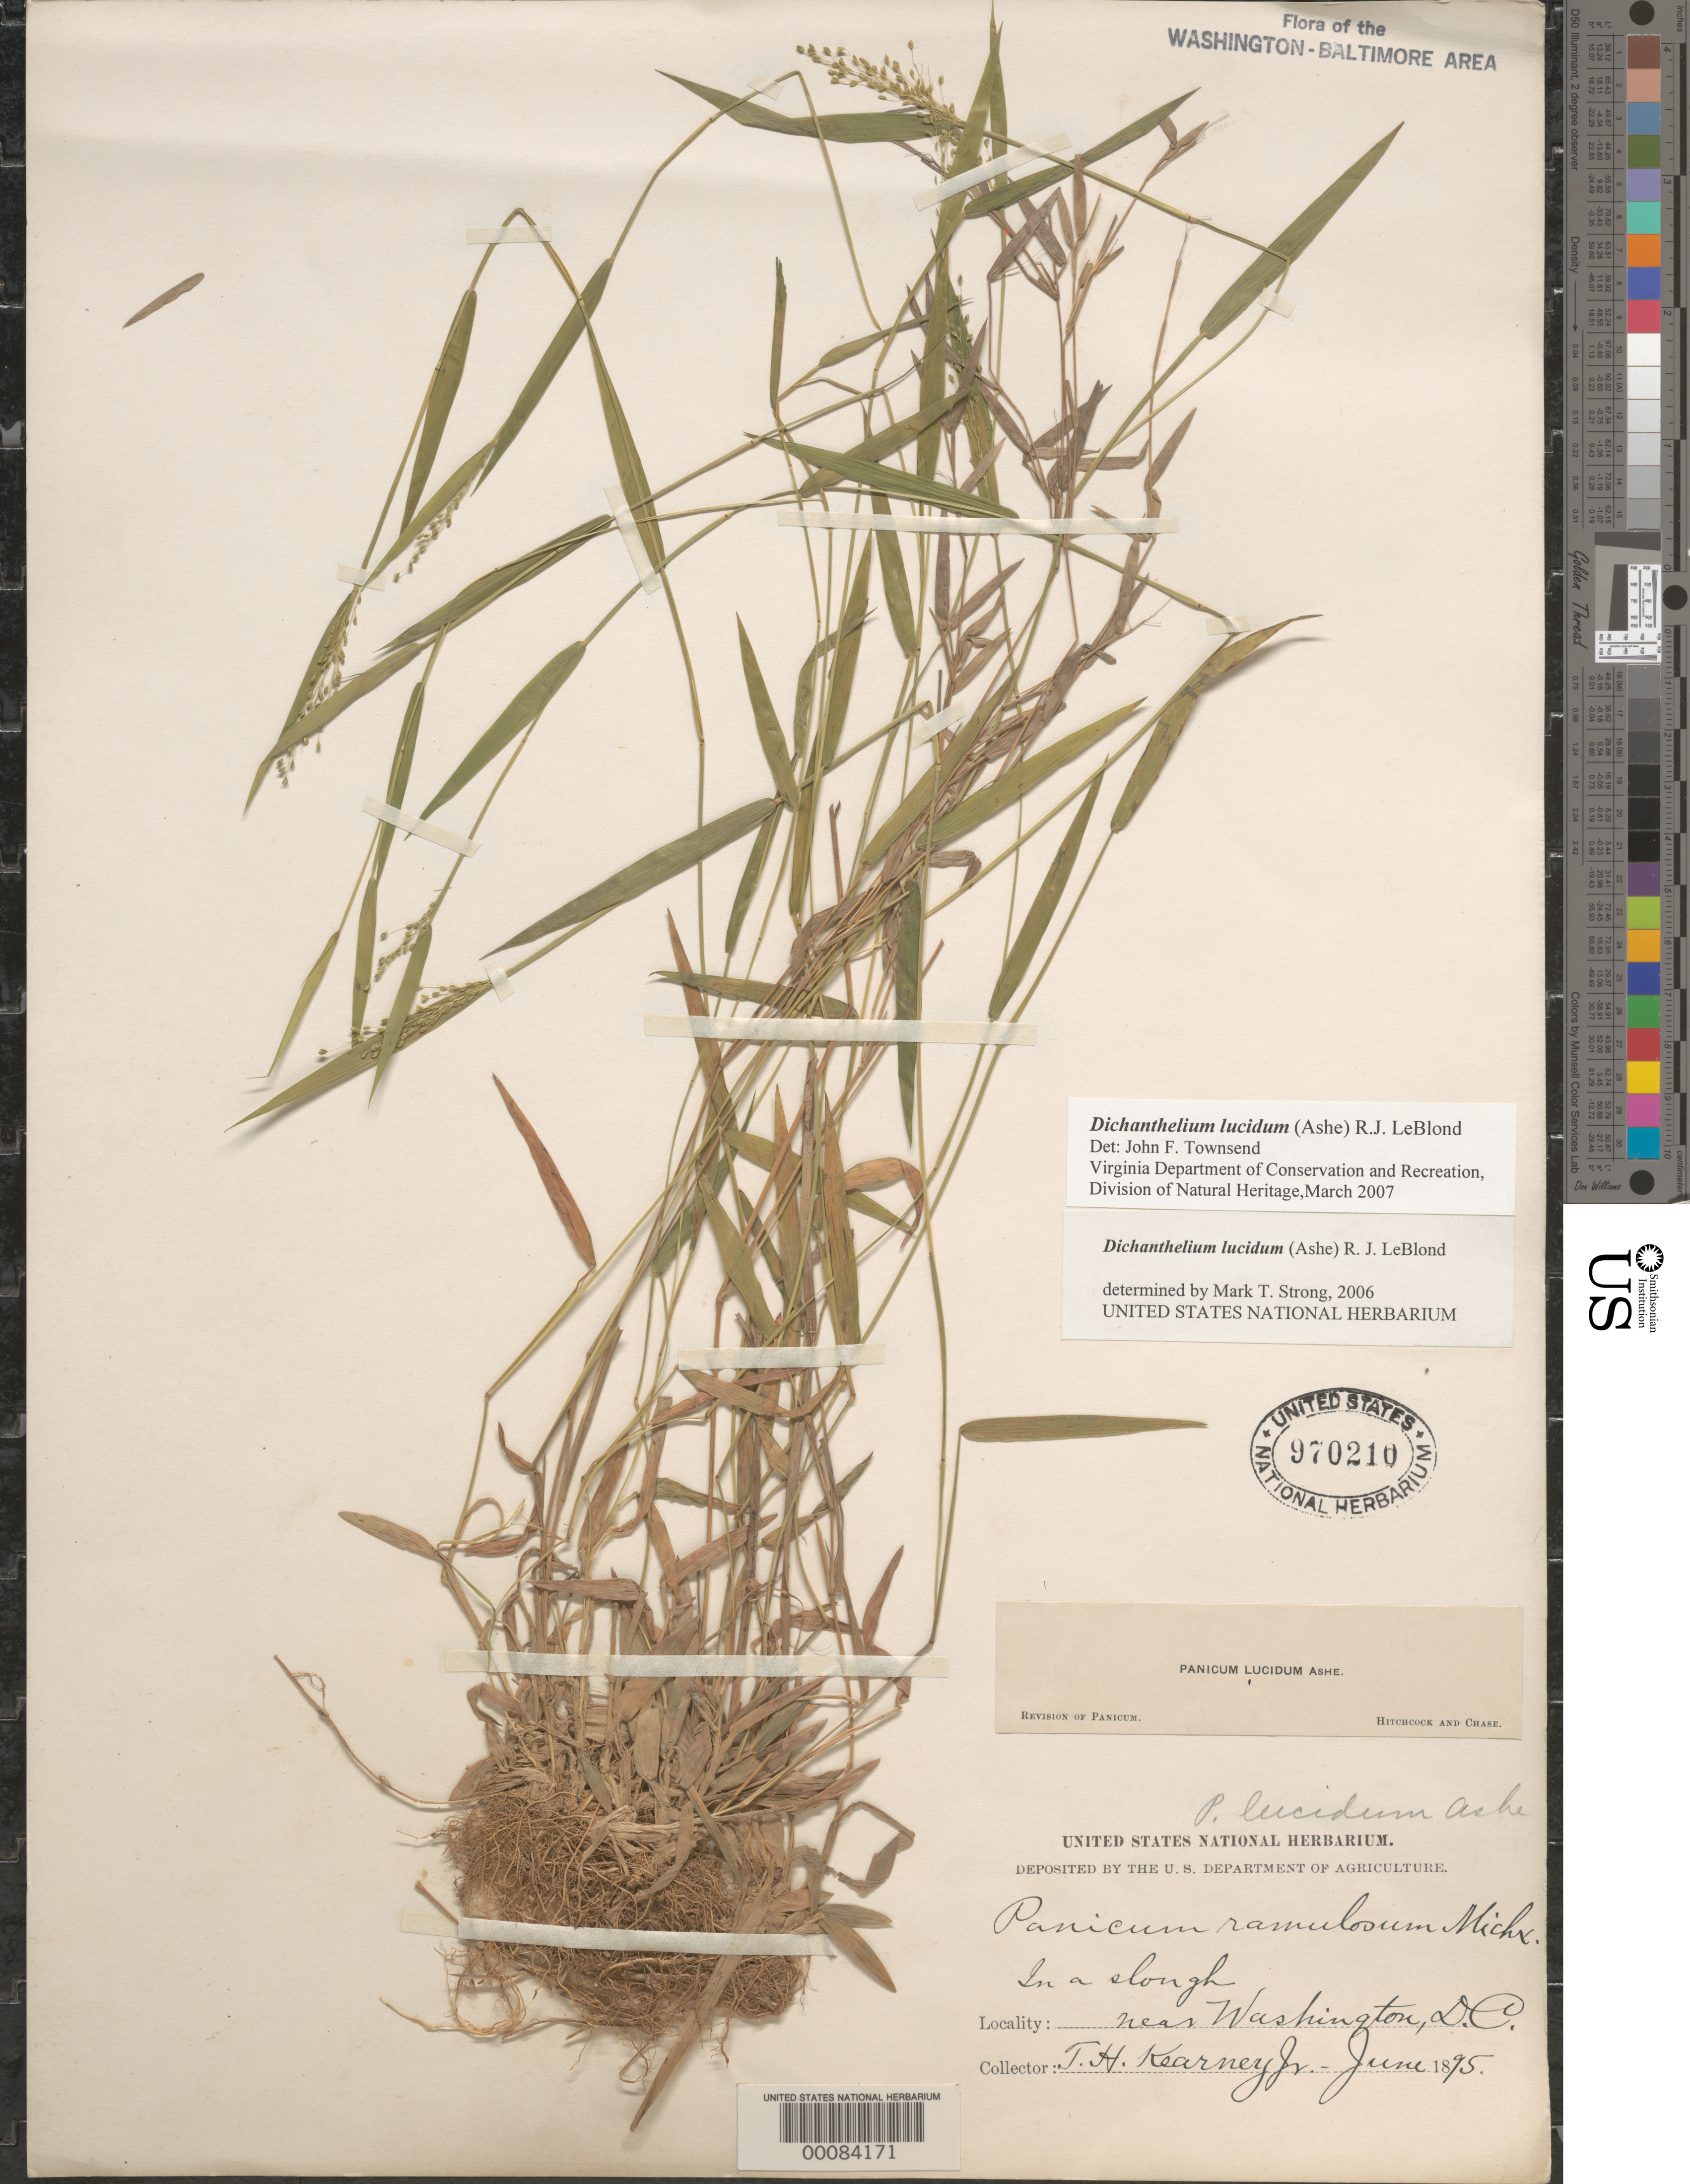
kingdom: Plantae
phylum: Tracheophyta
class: Liliopsida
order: Poales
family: Poaceae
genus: Dichanthelium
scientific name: Dichanthelium dichotomum var. dichotomum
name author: (L.) Gould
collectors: T. H. Kearney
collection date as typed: Jun 1895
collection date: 1895-06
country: United States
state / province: District of Columbia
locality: Washington DC area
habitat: In a slough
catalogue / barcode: US 970210